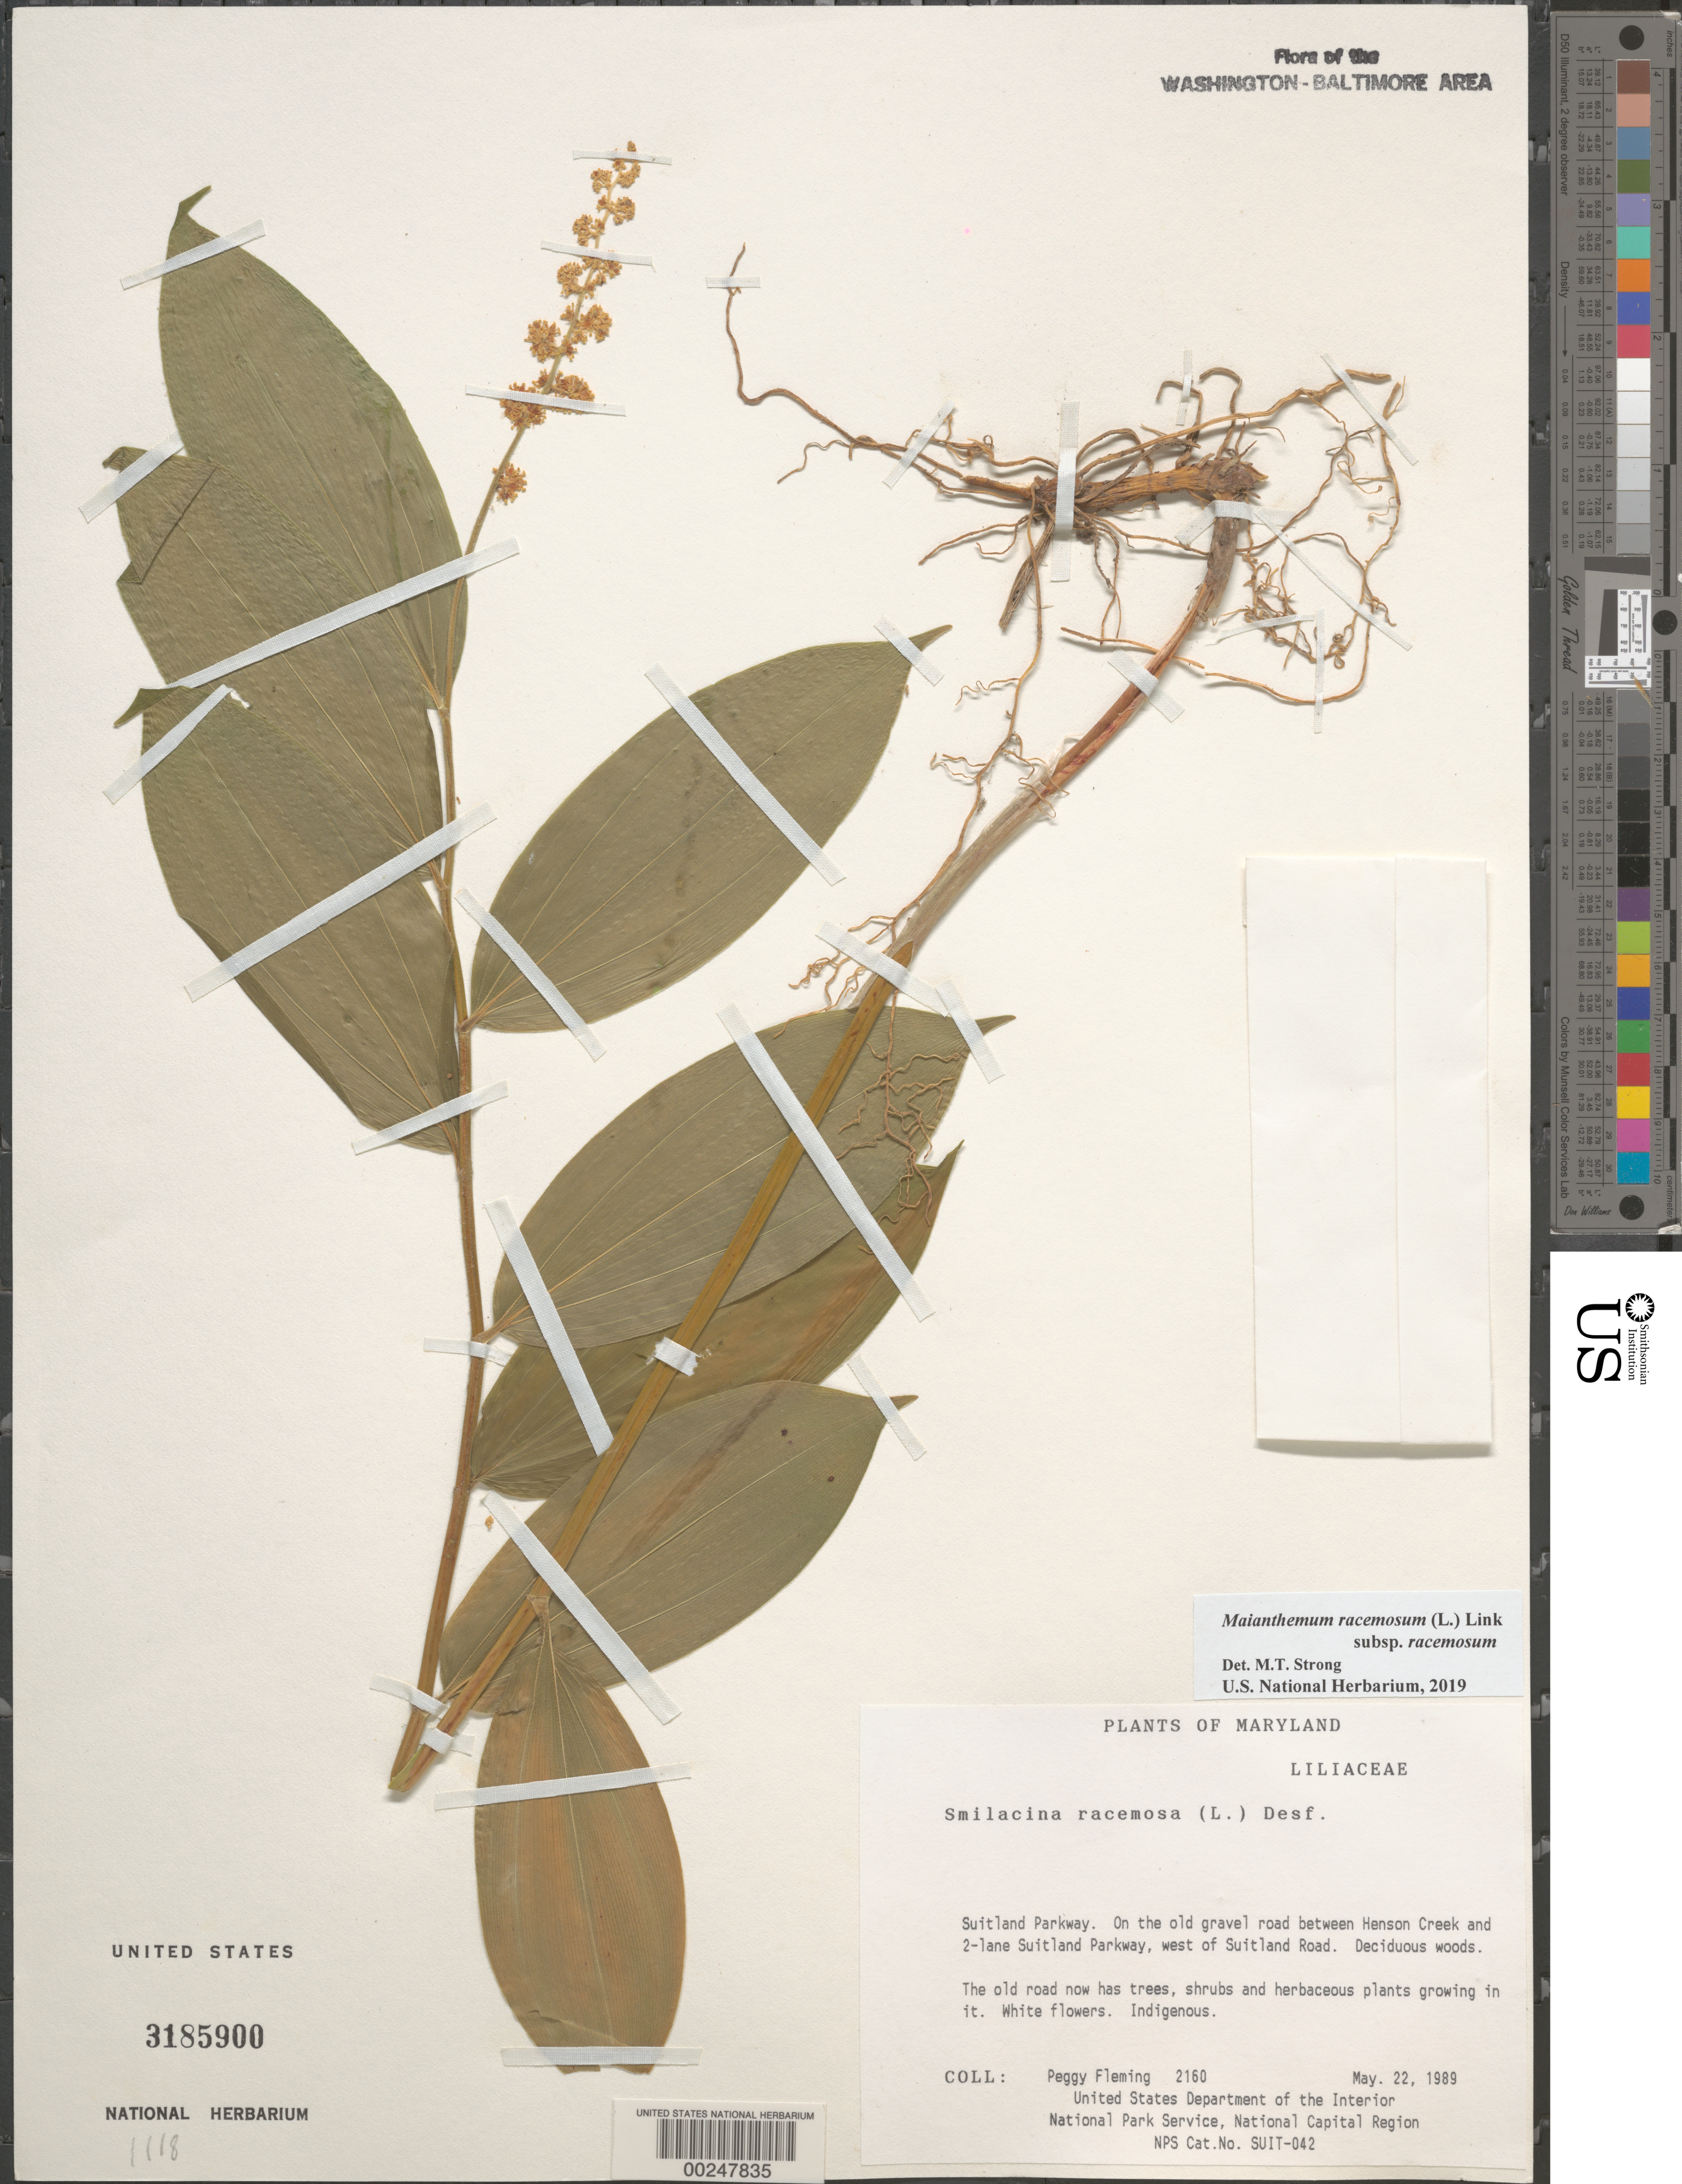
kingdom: Plantae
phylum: Tracheophyta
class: Liliopsida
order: Asparagales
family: Asparagaceae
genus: Maianthemum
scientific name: Maianthemum racemosum subsp. racemosum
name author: (L.) Link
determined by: Strong, Mark T., (BOT), Smithsonian Institution - National Museum of Natural History (UNITED STATES)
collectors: P. Fleming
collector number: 2160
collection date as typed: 22 May 1989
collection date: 1989-05-22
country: United States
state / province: Maryland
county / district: Prince George's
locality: Suitland Parkway, on Old Gravel Road between Henson Creek and Suitland Parkway, W of Suitland Rd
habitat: Deciduous woods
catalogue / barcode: US 3185900